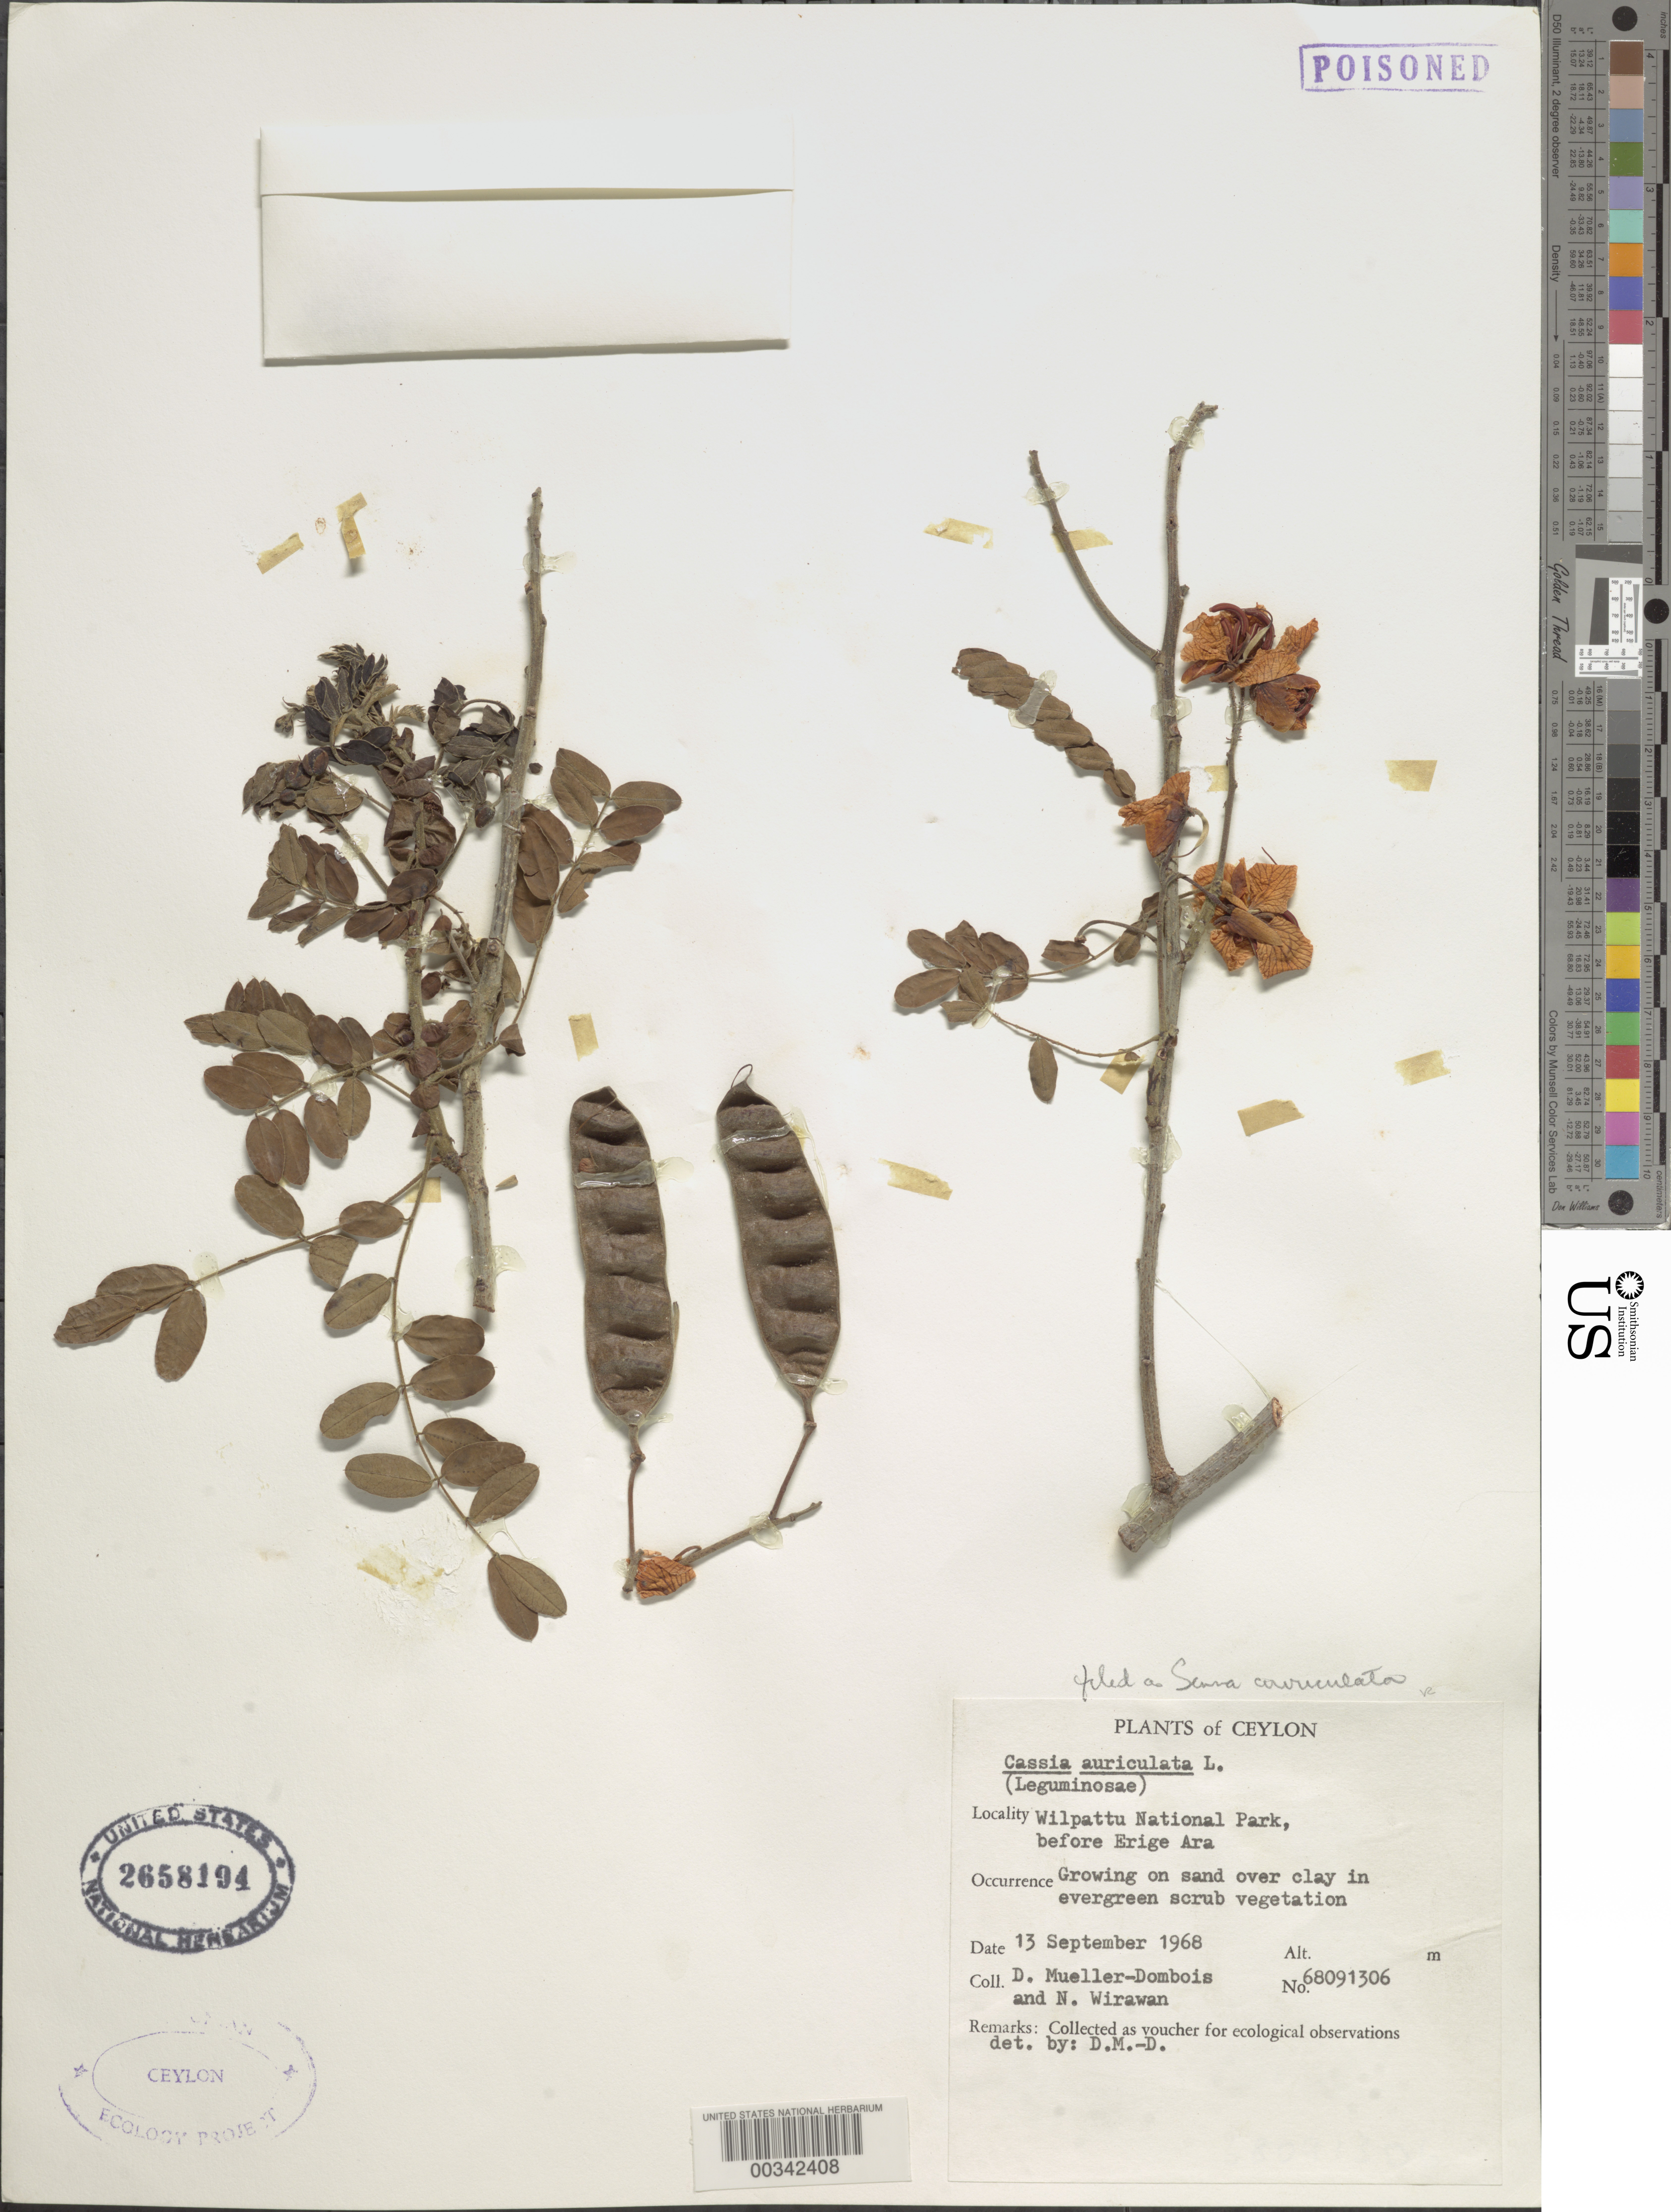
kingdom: Plantae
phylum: Tracheophyta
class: Magnoliopsida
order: Fabales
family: Fabaceae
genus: Senna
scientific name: Senna auriculata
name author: (L.) Roxb.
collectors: D. Mueller-Dombois & N. Wirawan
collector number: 68091306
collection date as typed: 13 Sep 1968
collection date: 1968-09-13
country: Sri Lanka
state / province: North Central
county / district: Anuradhapura Dist.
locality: Wilpattu national park, before erige area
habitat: On sand over clay in vegetation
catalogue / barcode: US 2658194